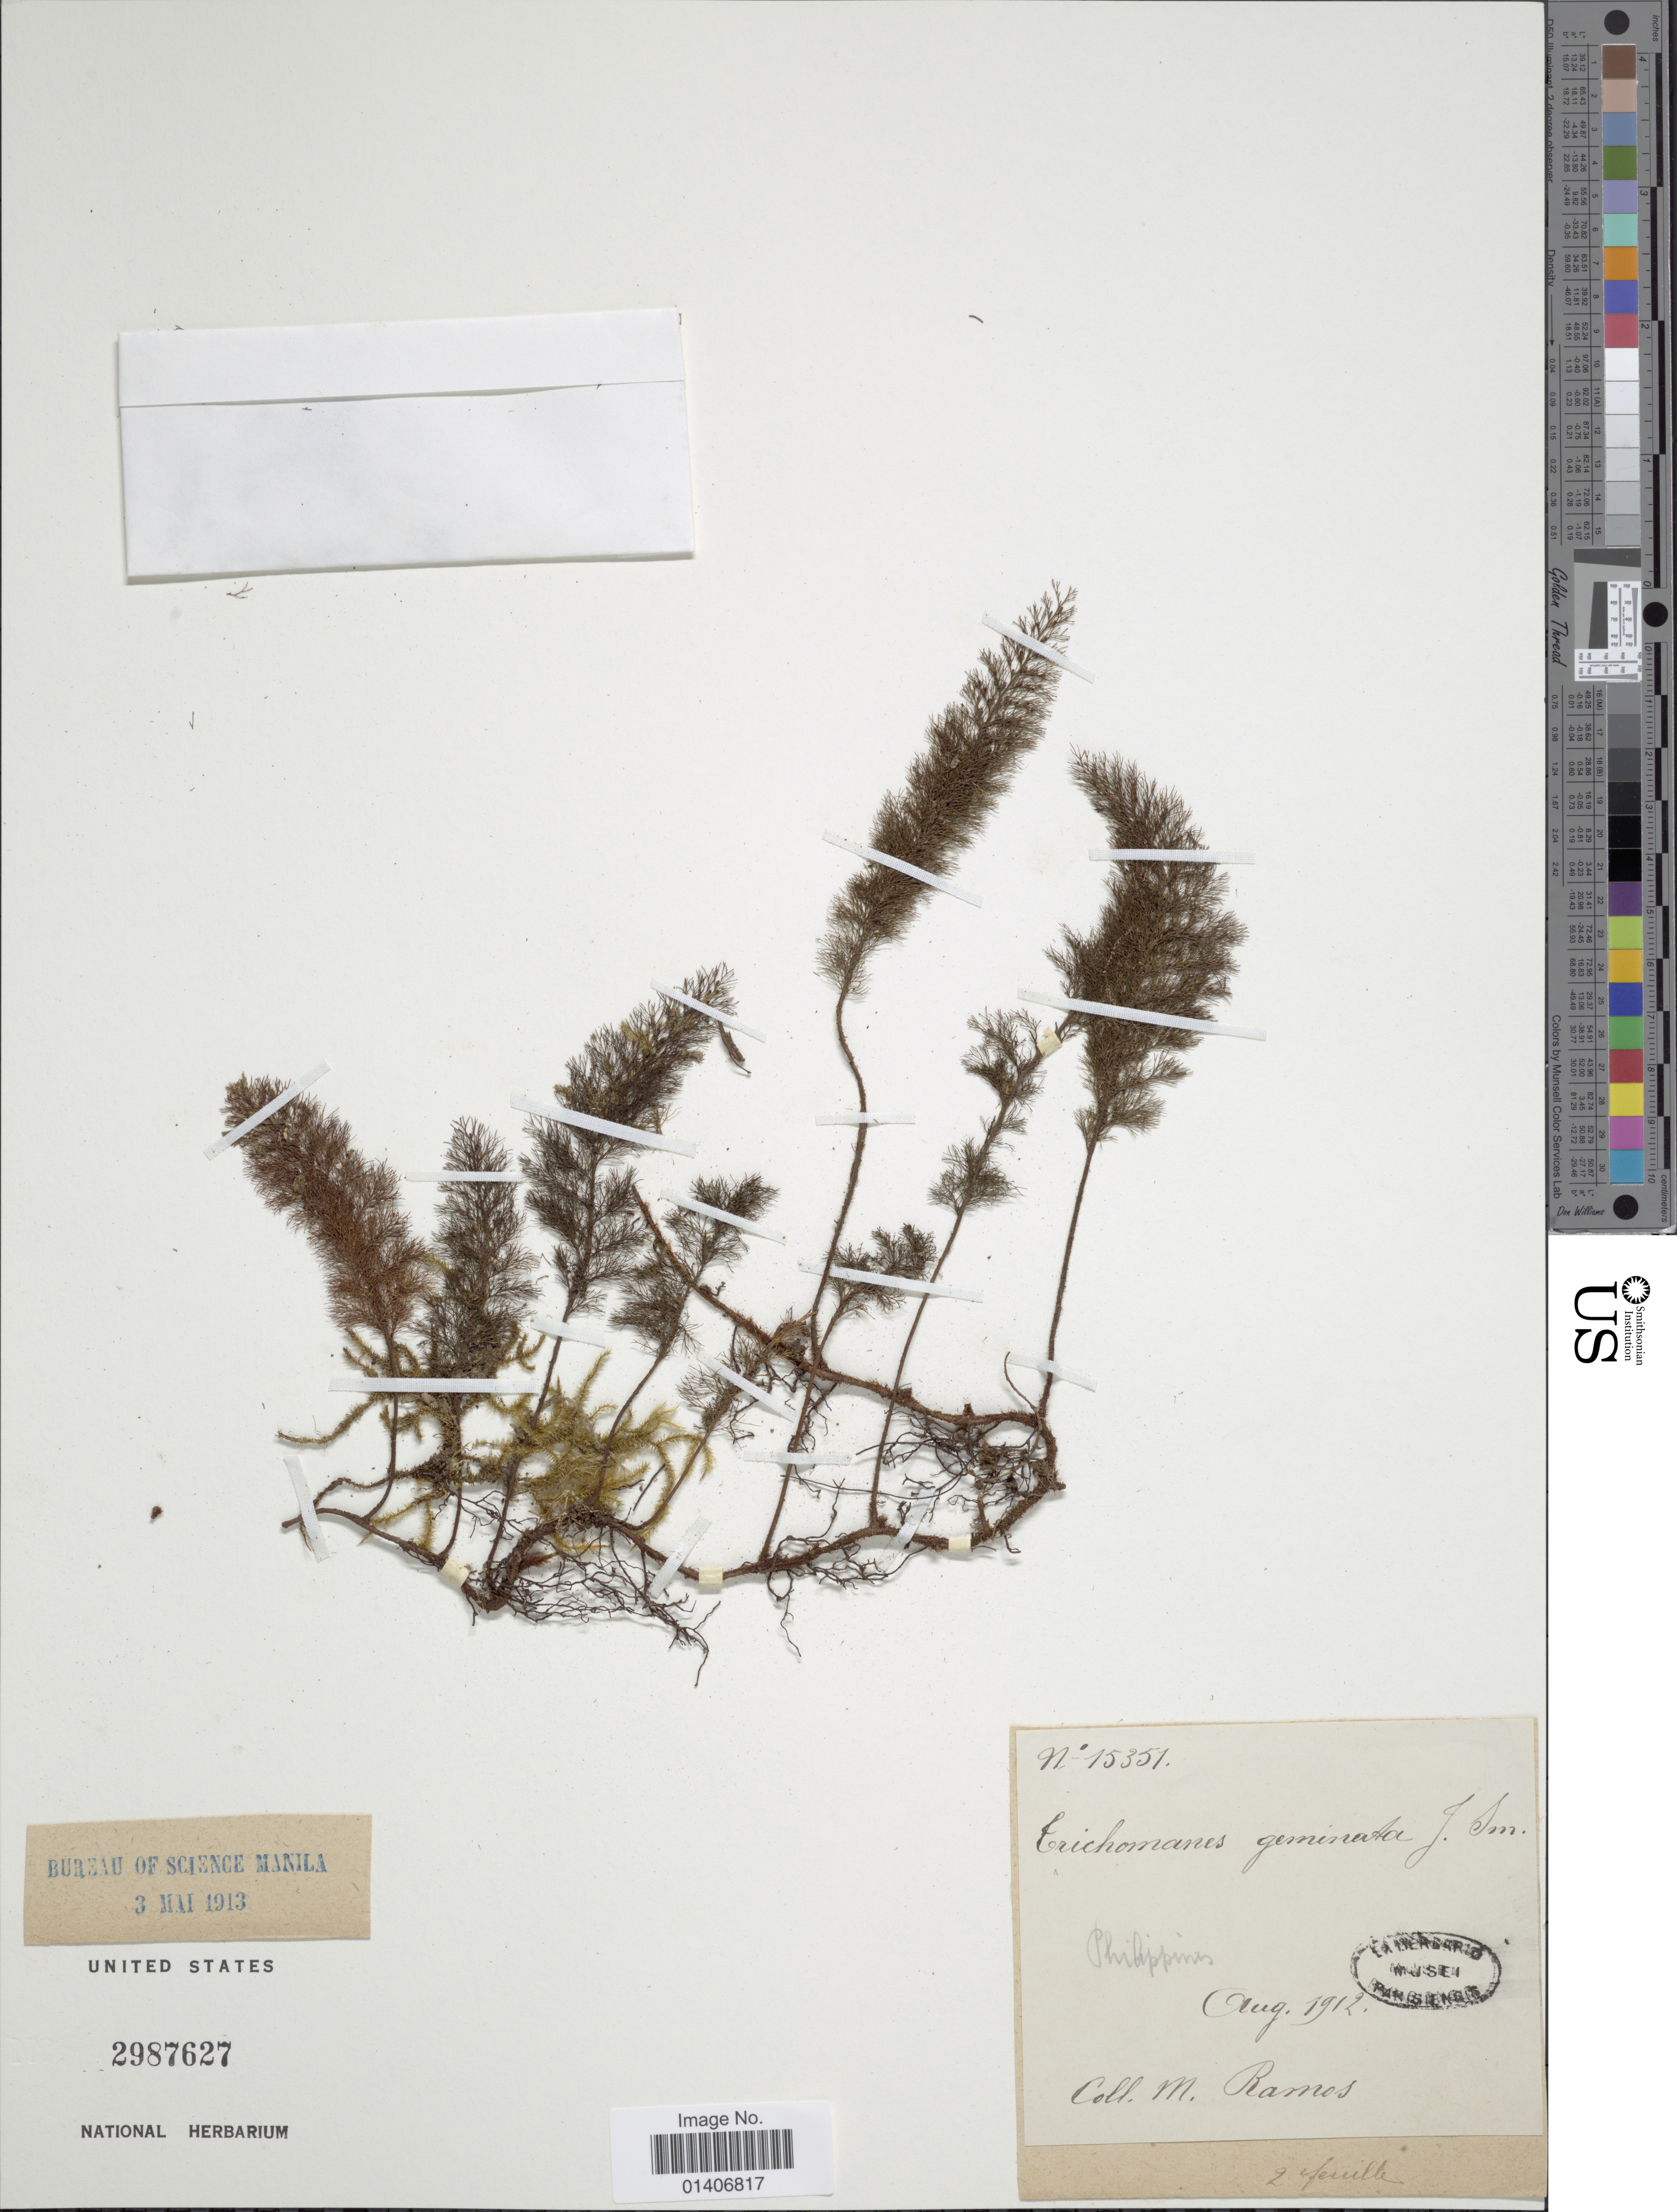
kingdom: Plantae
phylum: Tracheophyta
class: Polypodiopsida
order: Hymenophyllales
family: Hymenophyllaceae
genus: Abrodictyum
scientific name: Abrodictyum gemmatum (J. Sm. ex Baker) comb. ined., 2015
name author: (J. Sm. ex Baker)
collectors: M. Rames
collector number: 15351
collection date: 1912-08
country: Philippines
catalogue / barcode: US 2987627